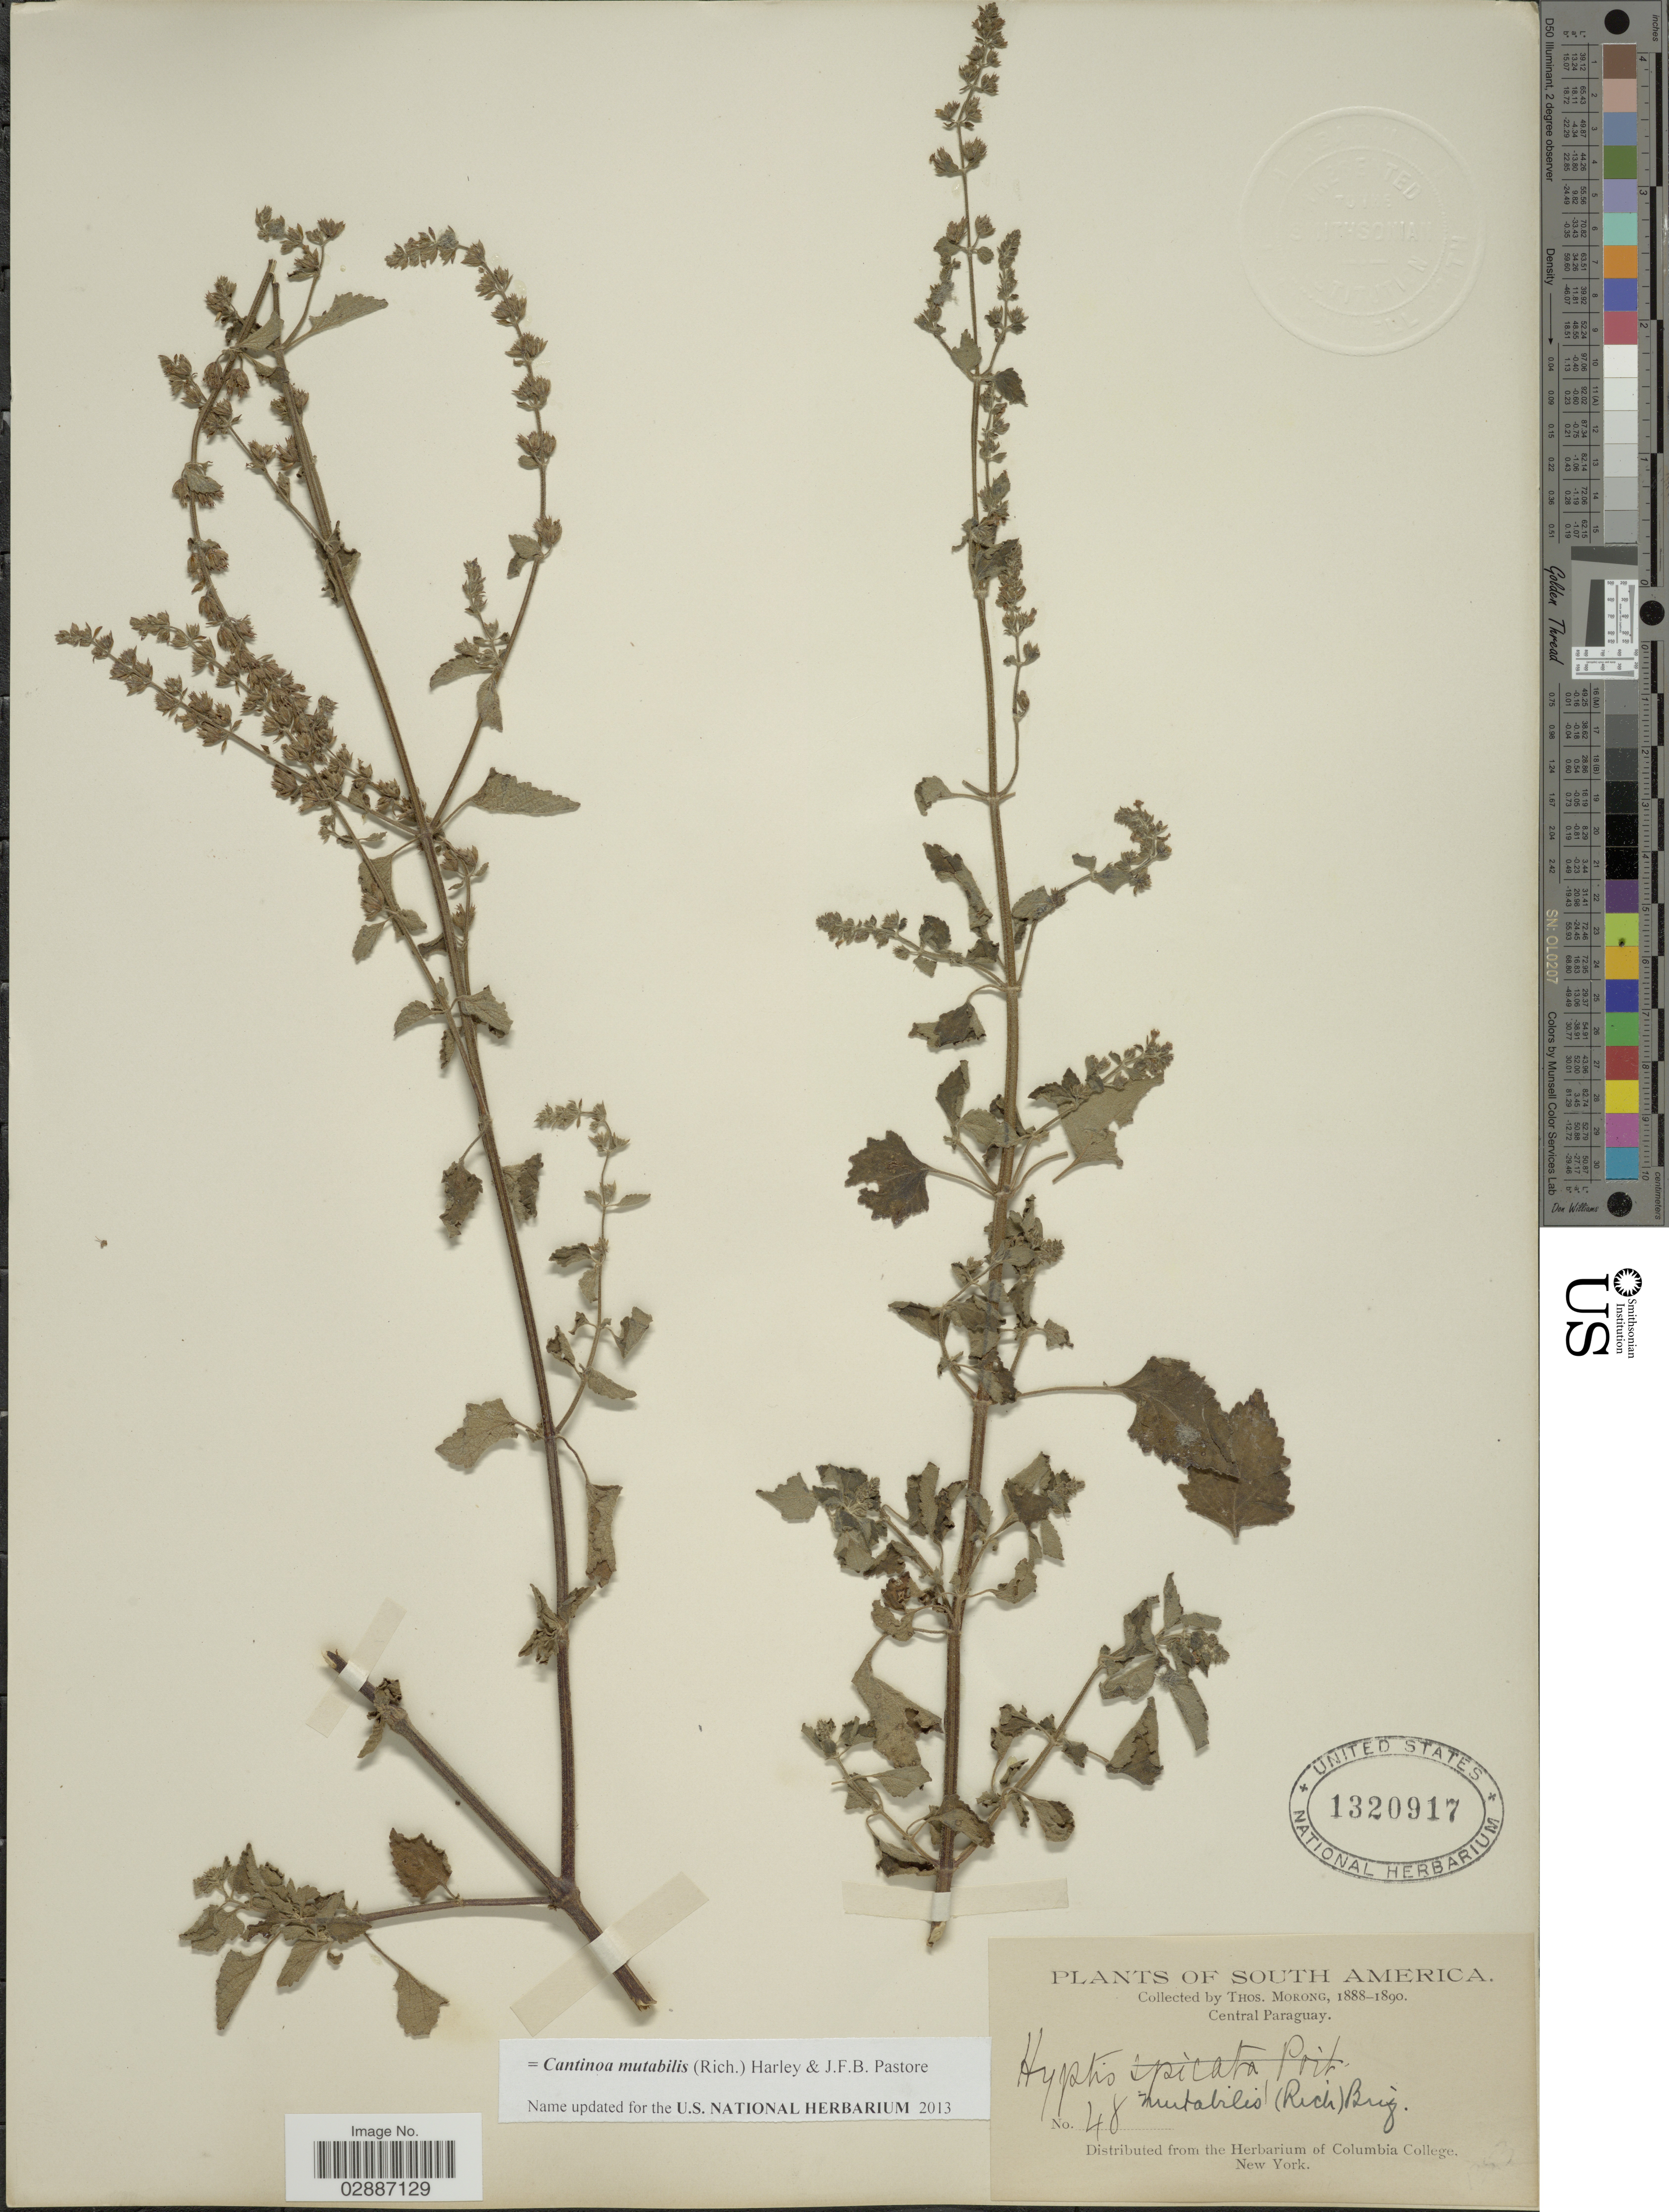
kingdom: Plantae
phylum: Tracheophyta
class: Magnoliopsida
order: Lamiales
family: Lamiaceae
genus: Cantinoa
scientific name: Cantinoa mutabilis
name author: (Epling) Harley & J.F.B. Pastore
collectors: ex herb. T. Morong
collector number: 48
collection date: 1888/1890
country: Paraguay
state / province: Central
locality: Central Paraguay.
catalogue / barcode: US 1320917